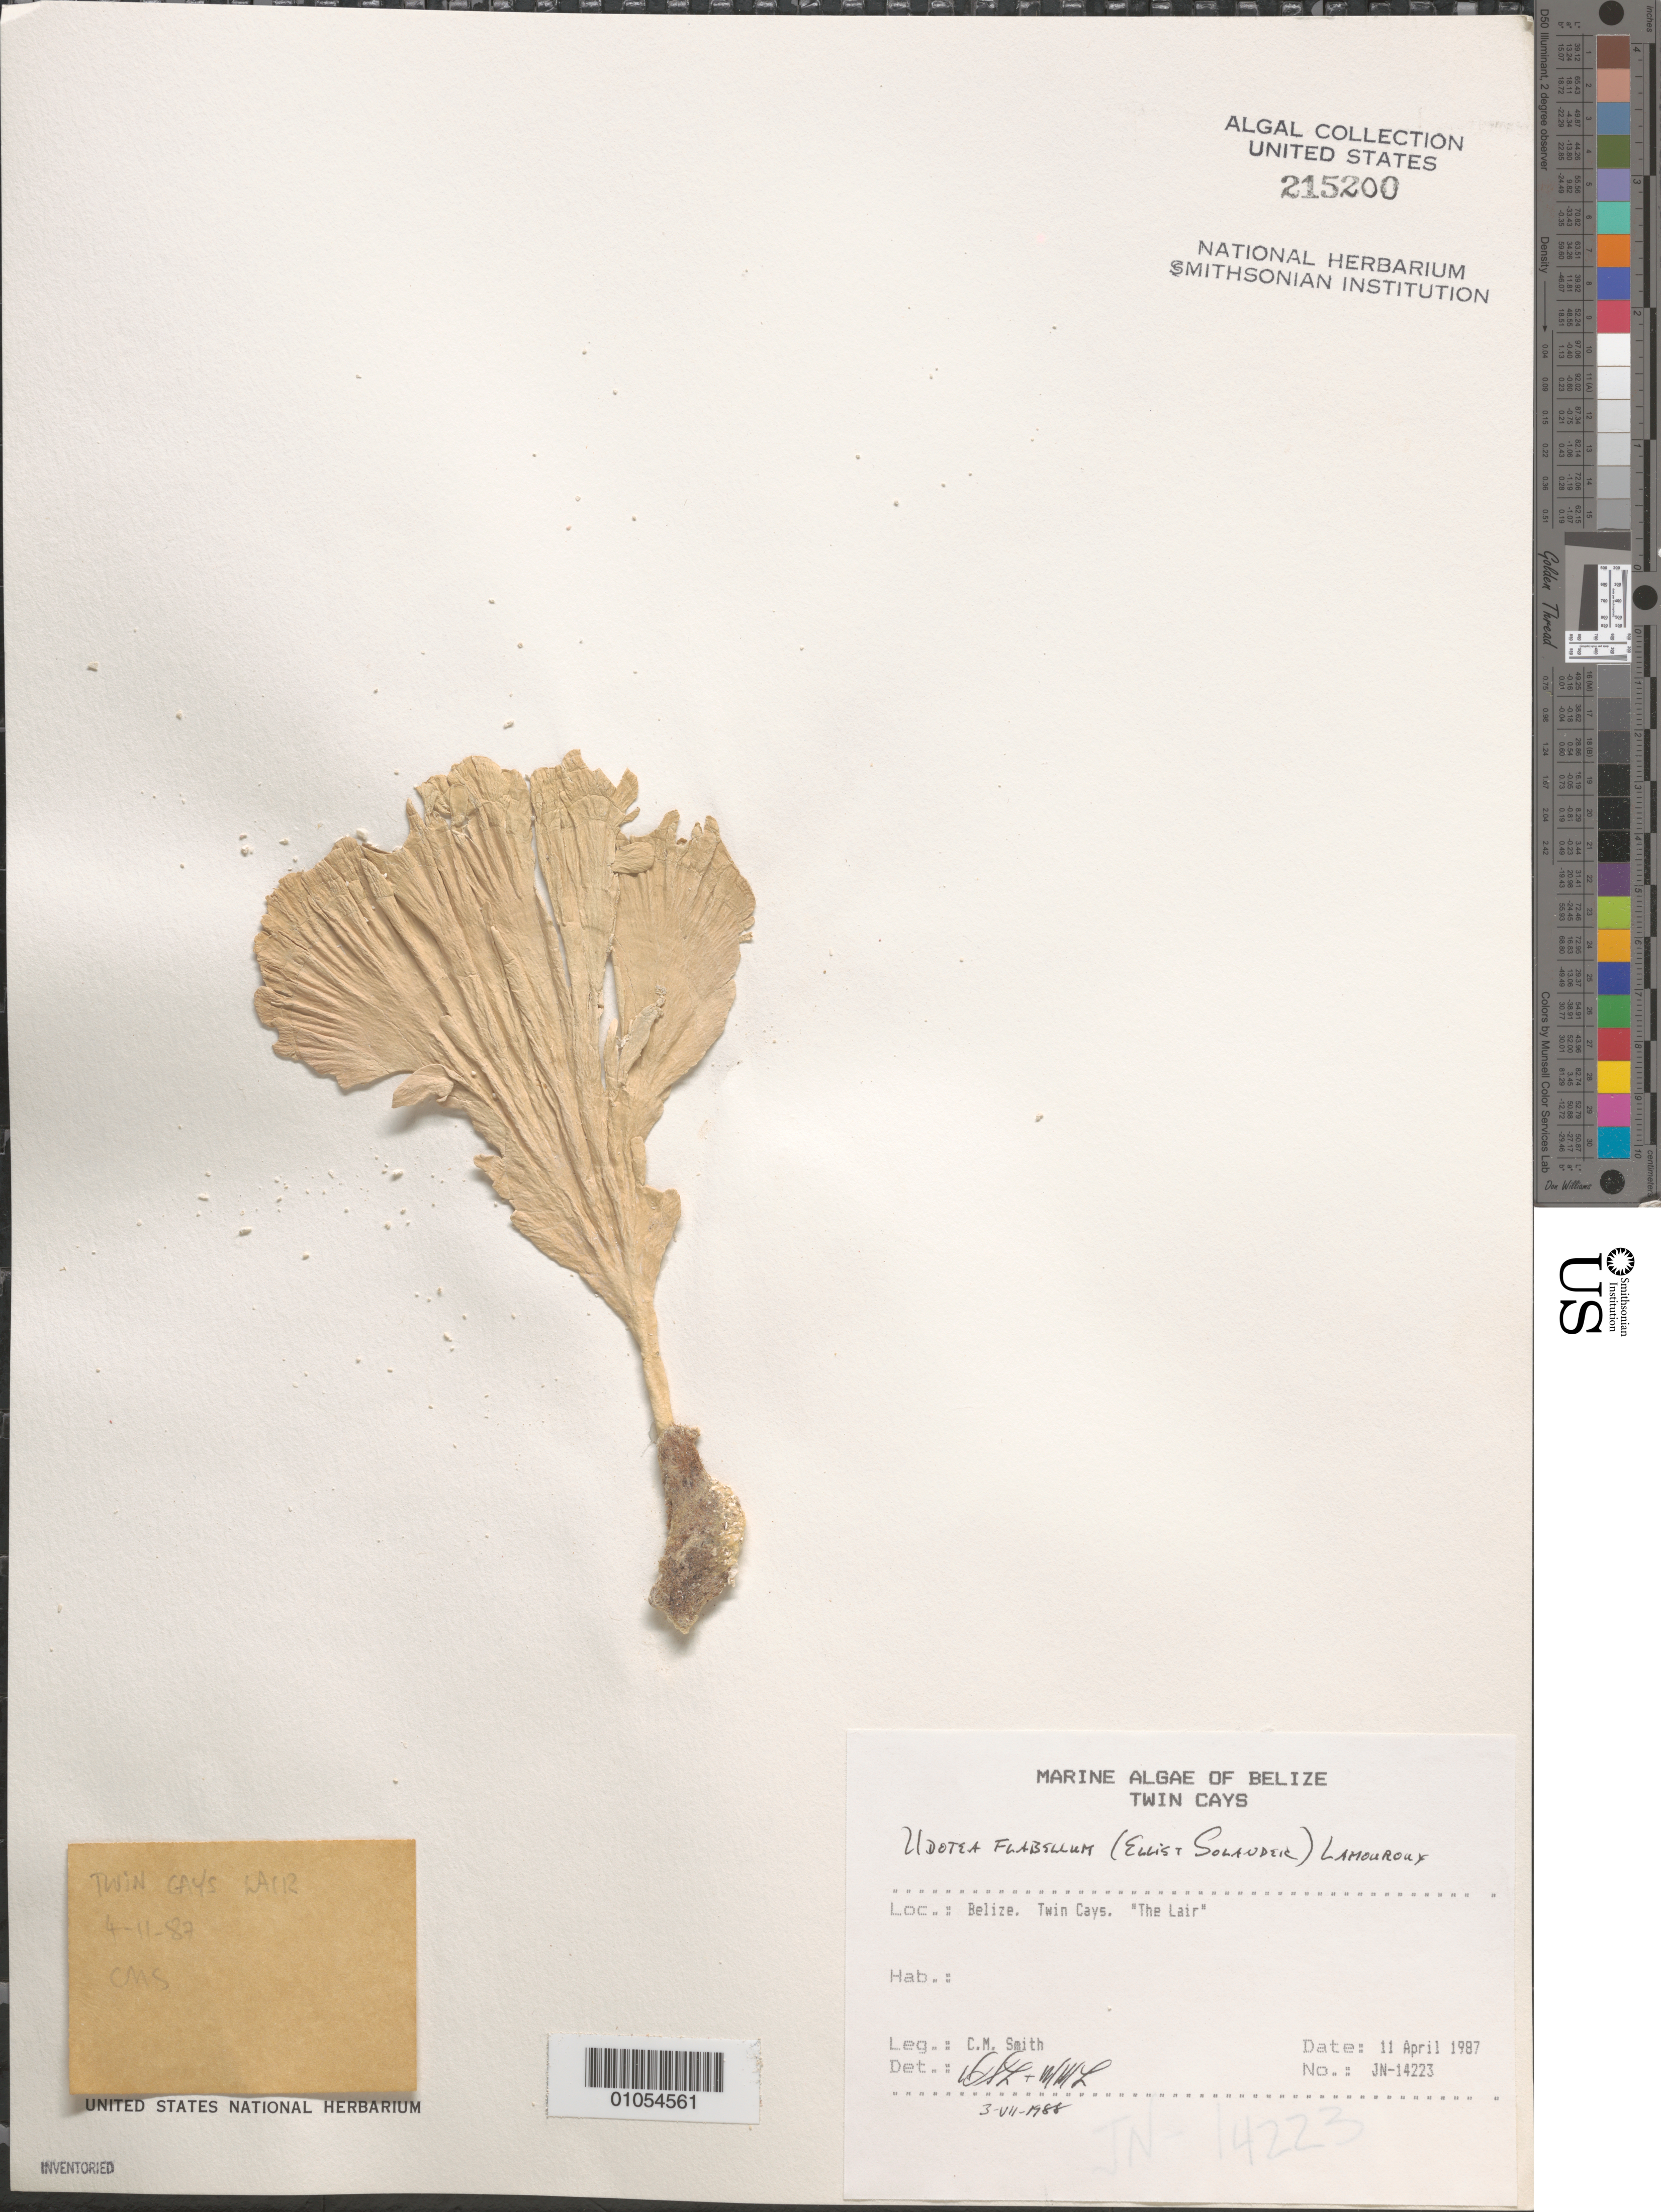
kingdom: Plantae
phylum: Chlorophyta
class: Ulvophyceae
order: Bryopsidales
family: Udoteaceae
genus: Udotea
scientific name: Udotea flabellum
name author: (J. Ellis & Sol.) M. Howe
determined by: Littler, D. S.; Littler, M. M.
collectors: C. M. Smith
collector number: JN-14223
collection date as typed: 11 Apr 1987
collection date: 1987-04-11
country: Belize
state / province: Stann Creek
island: Twin Cays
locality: The Lair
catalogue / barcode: US 215200